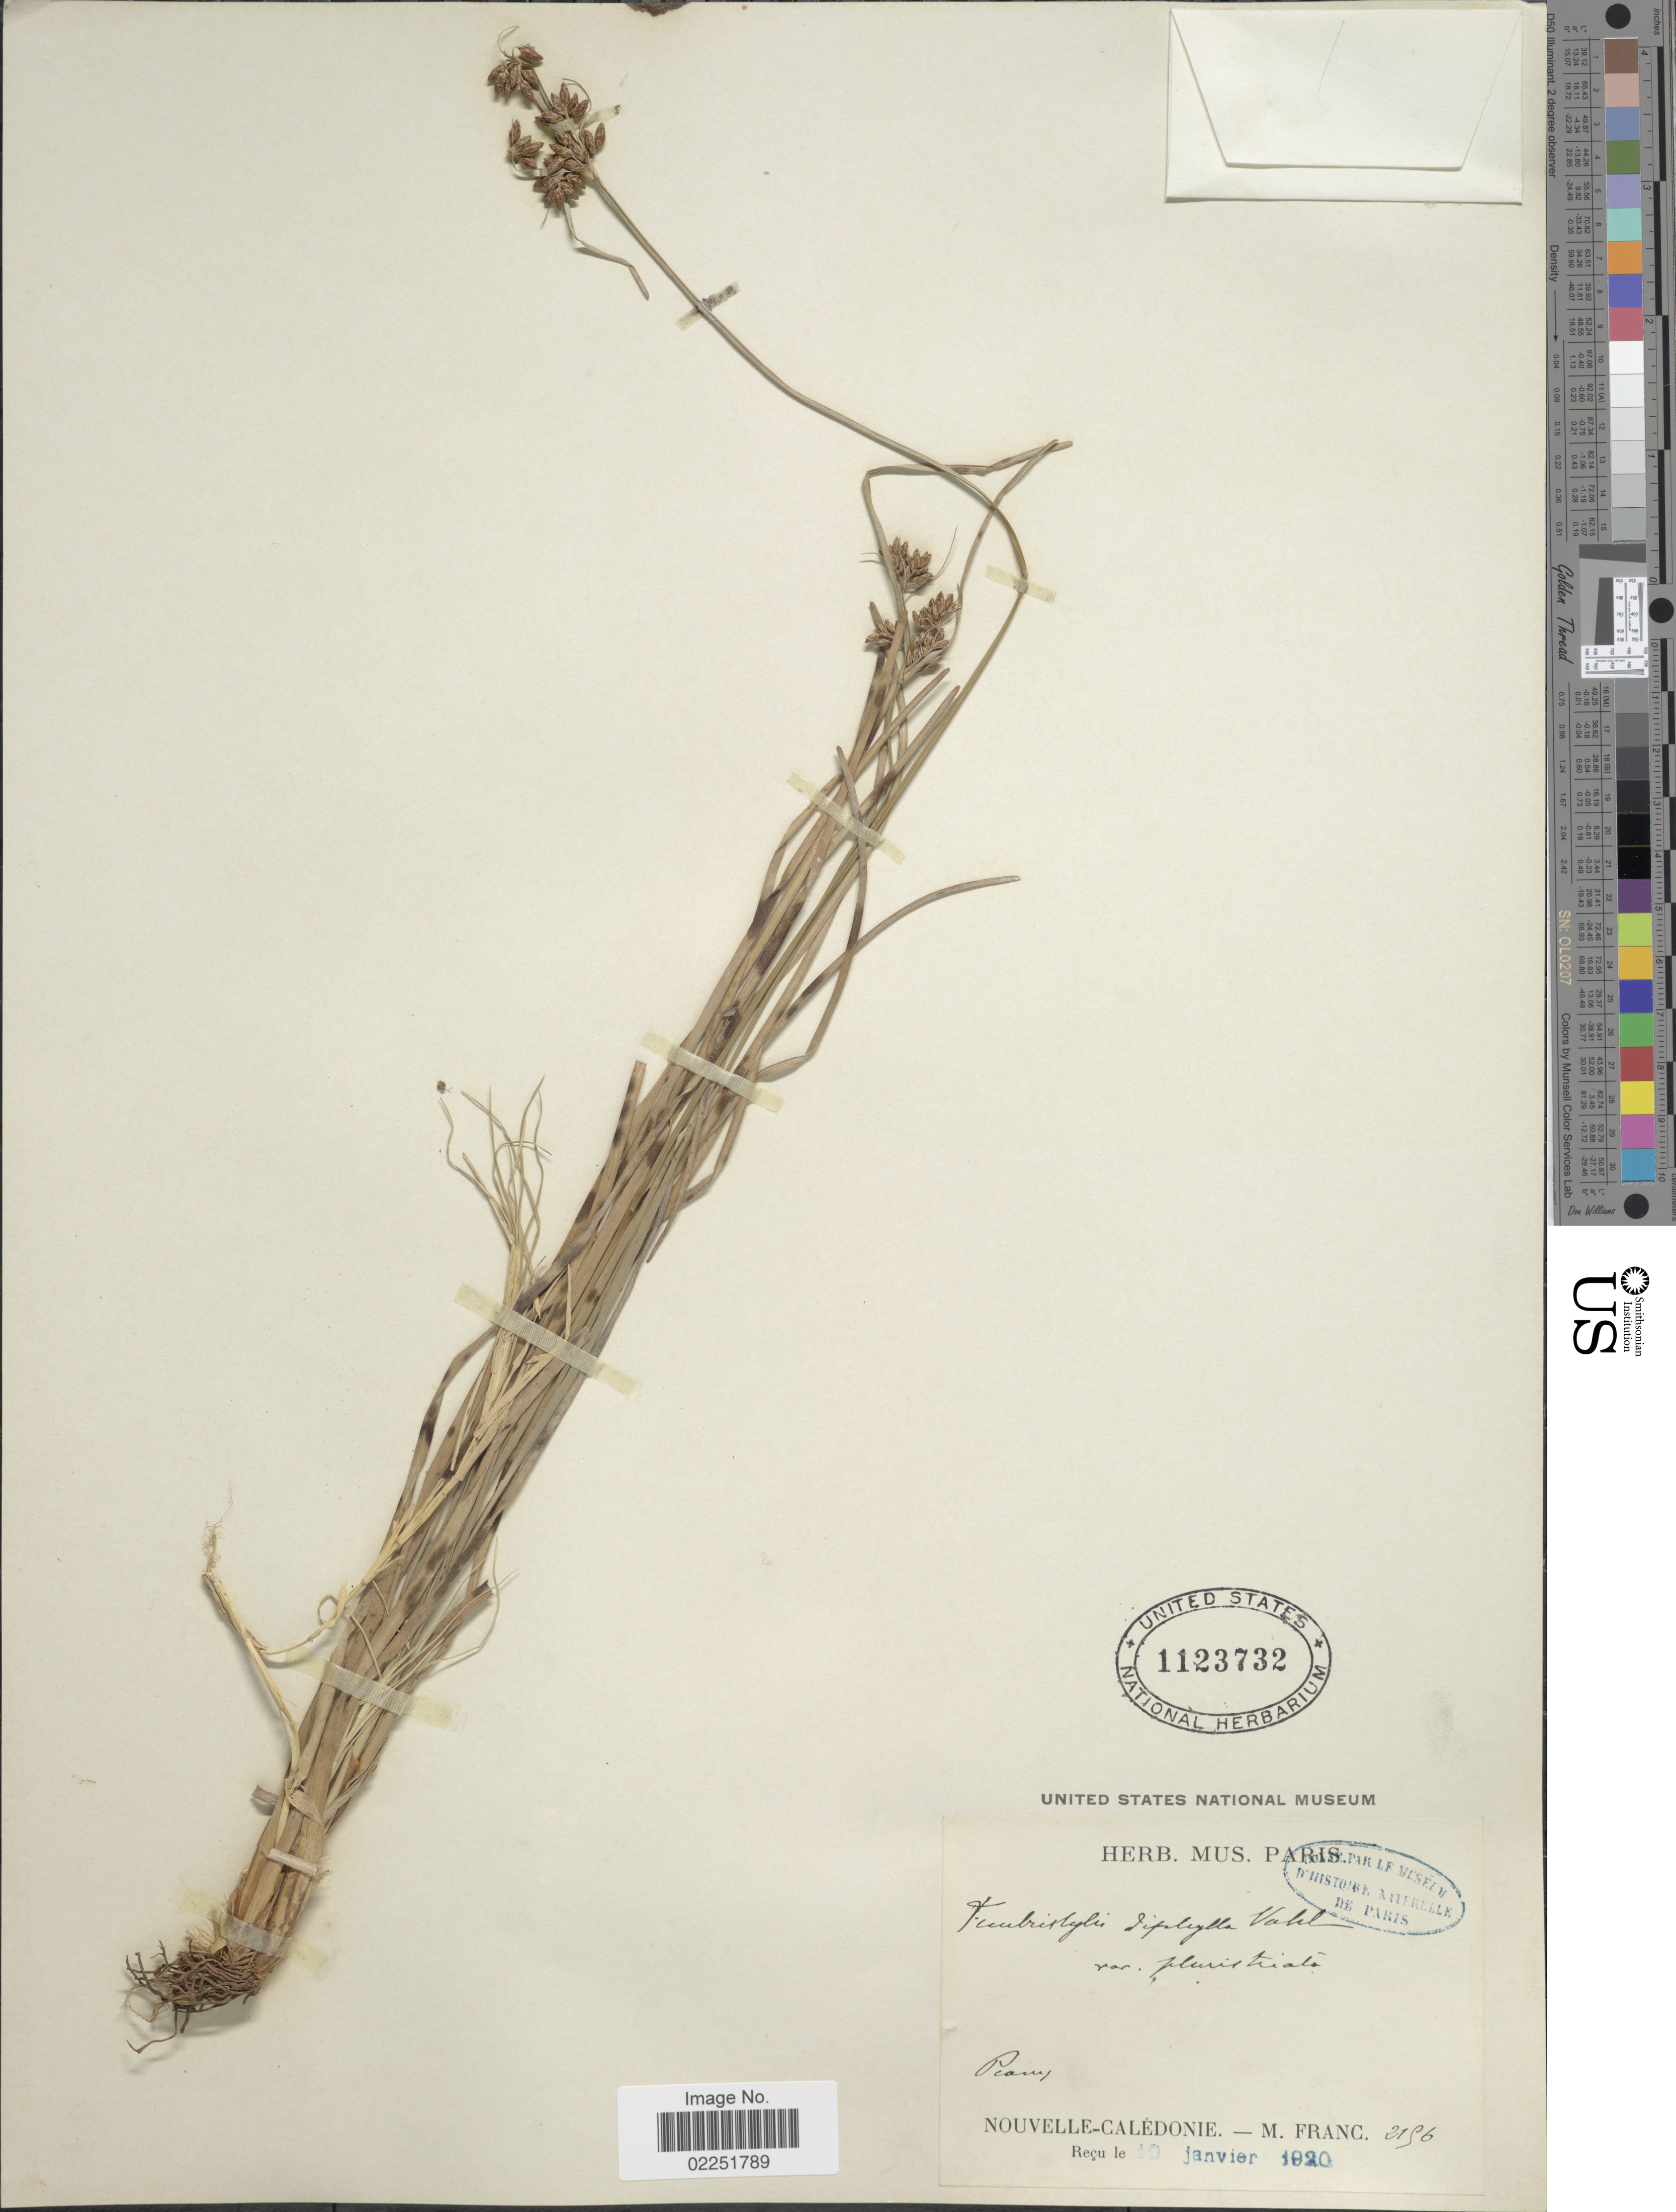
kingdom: Plantae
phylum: Tracheophyta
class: Liliopsida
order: Poales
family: Cyperaceae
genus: Fimbristylis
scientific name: Fimbristylis dichotoma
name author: (L.) Vahl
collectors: M. Franc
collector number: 2196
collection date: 1920-01-10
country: New Caledonia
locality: Piam [interpreted]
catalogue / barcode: US 1123732